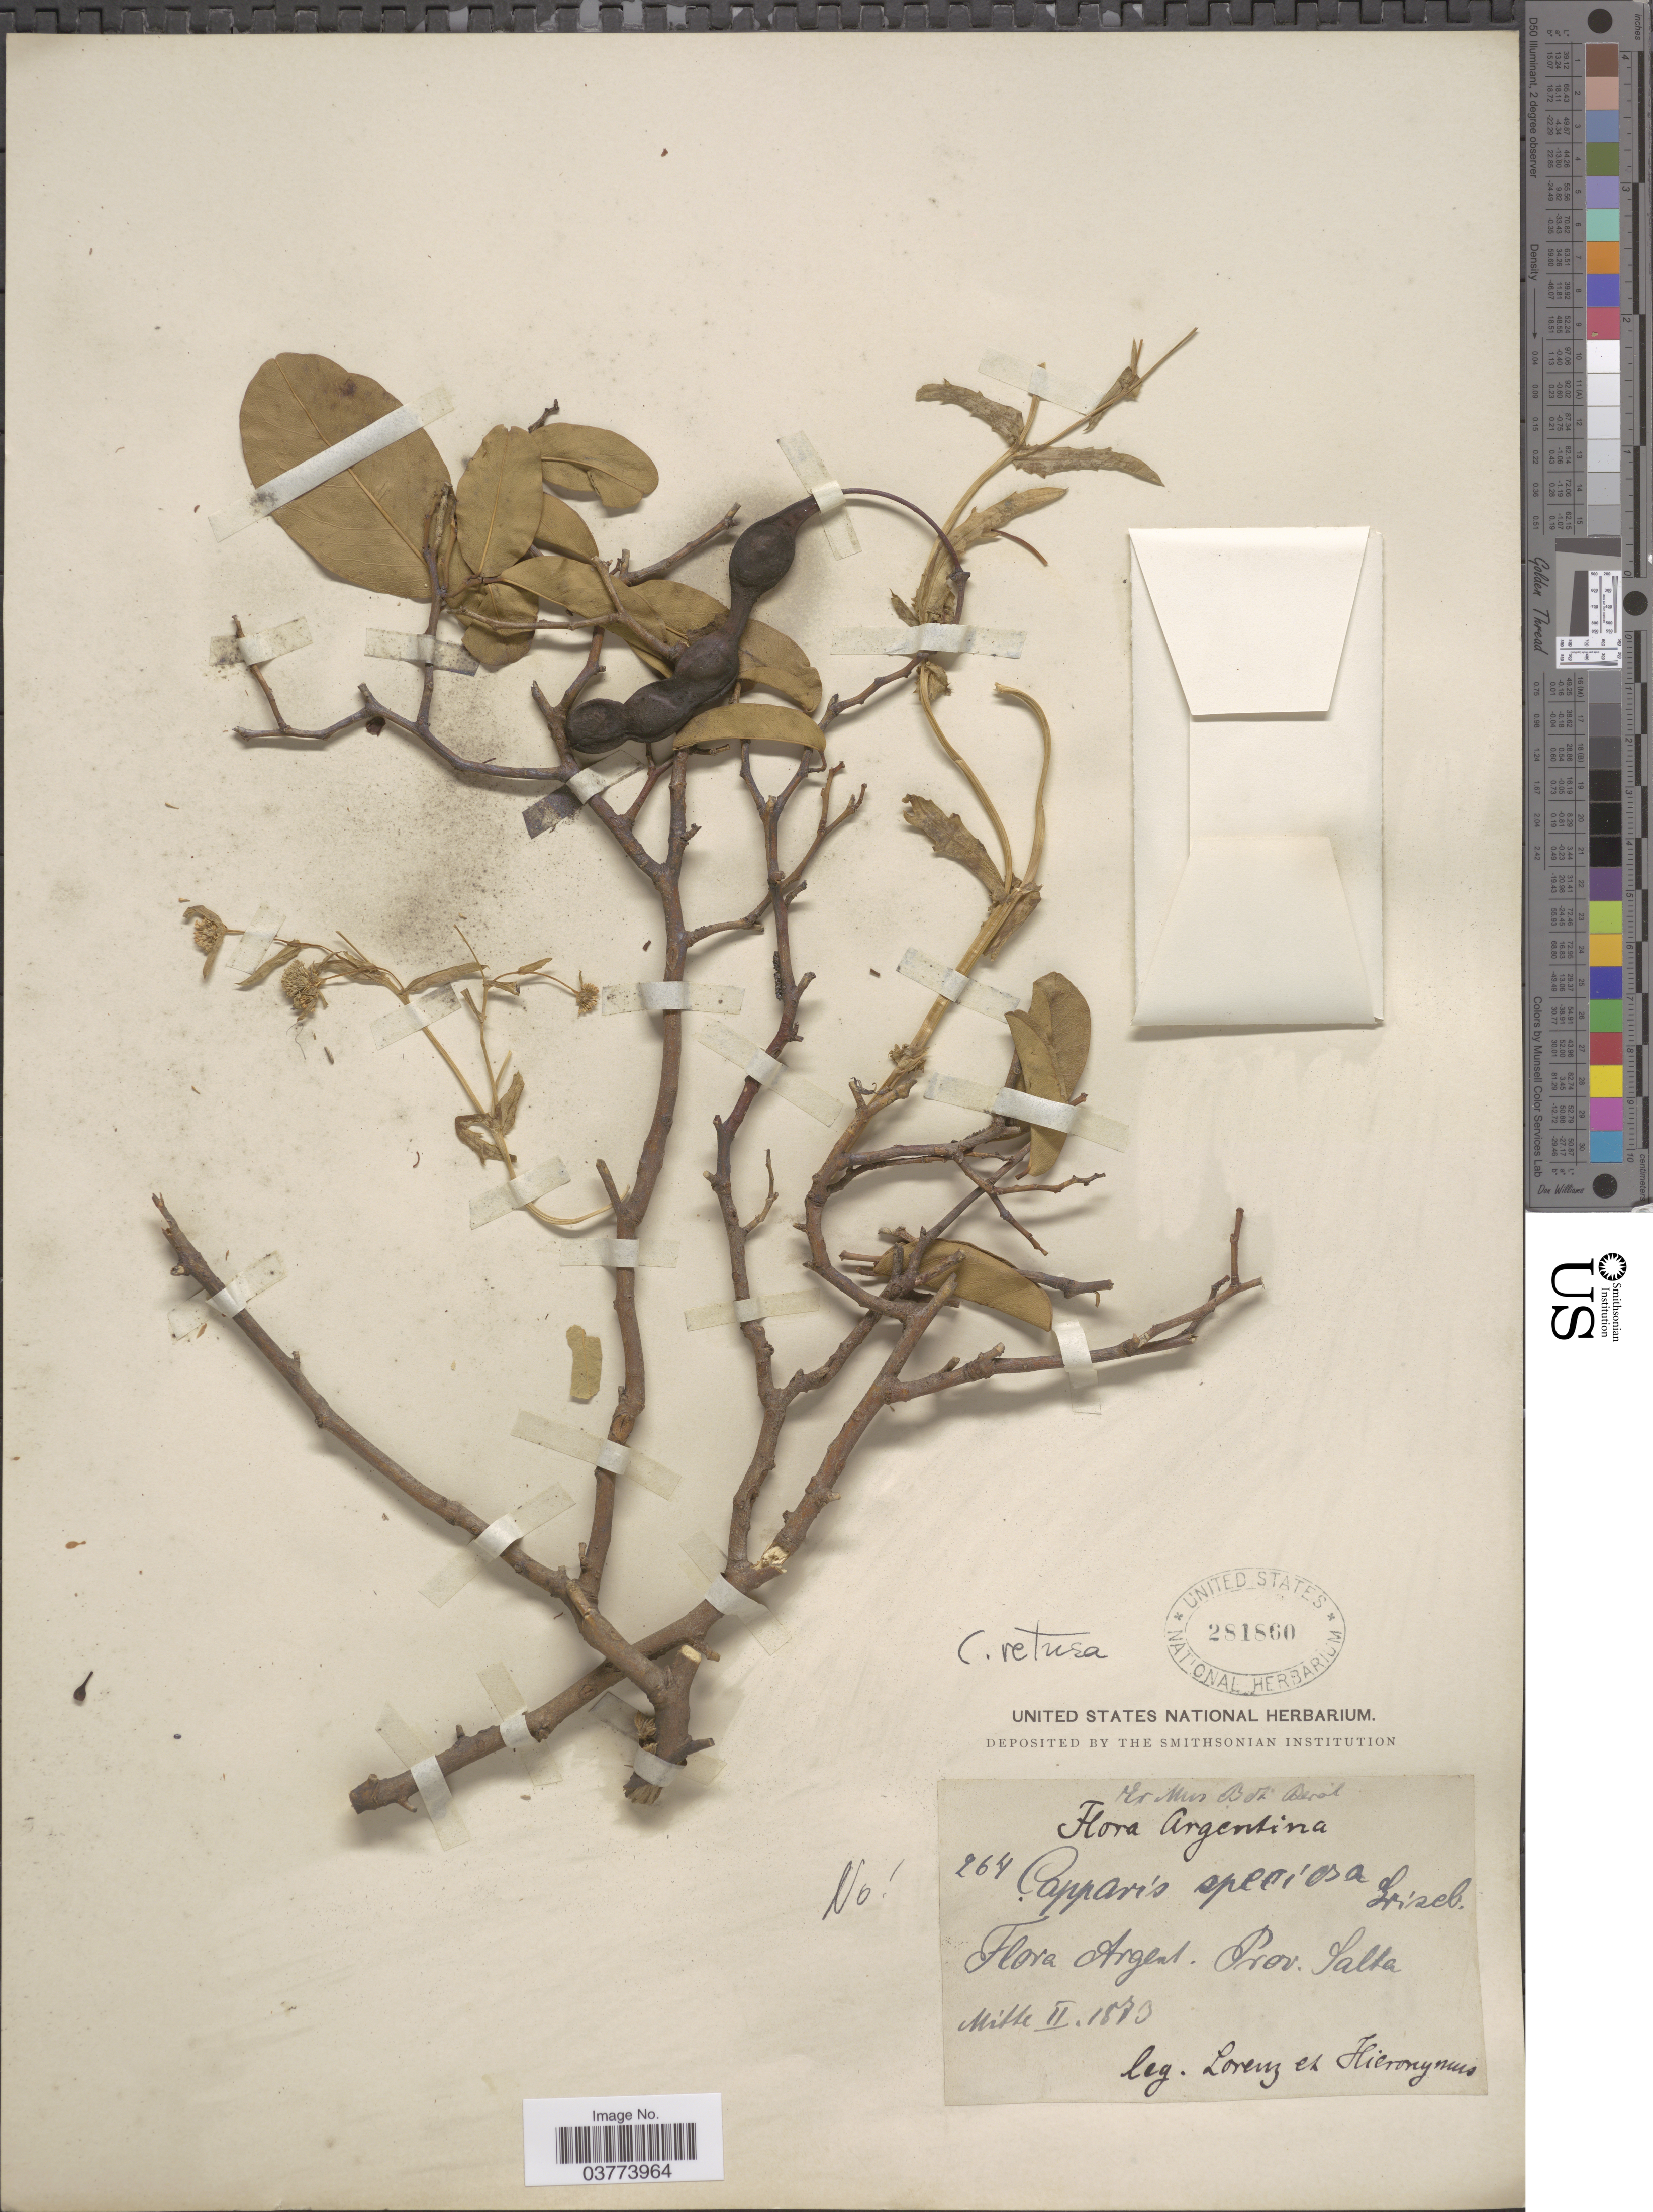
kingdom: Plantae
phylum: Tracheophyta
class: Magnoliopsida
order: Brassicales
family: Capparaceae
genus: Cynophalla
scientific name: Cynophalla retusa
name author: (Griseb.) Cornejo & Iltis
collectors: -. Lorenz & -. Hieronymus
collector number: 264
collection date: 1873-02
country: Argentina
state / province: Salta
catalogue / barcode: US 281860